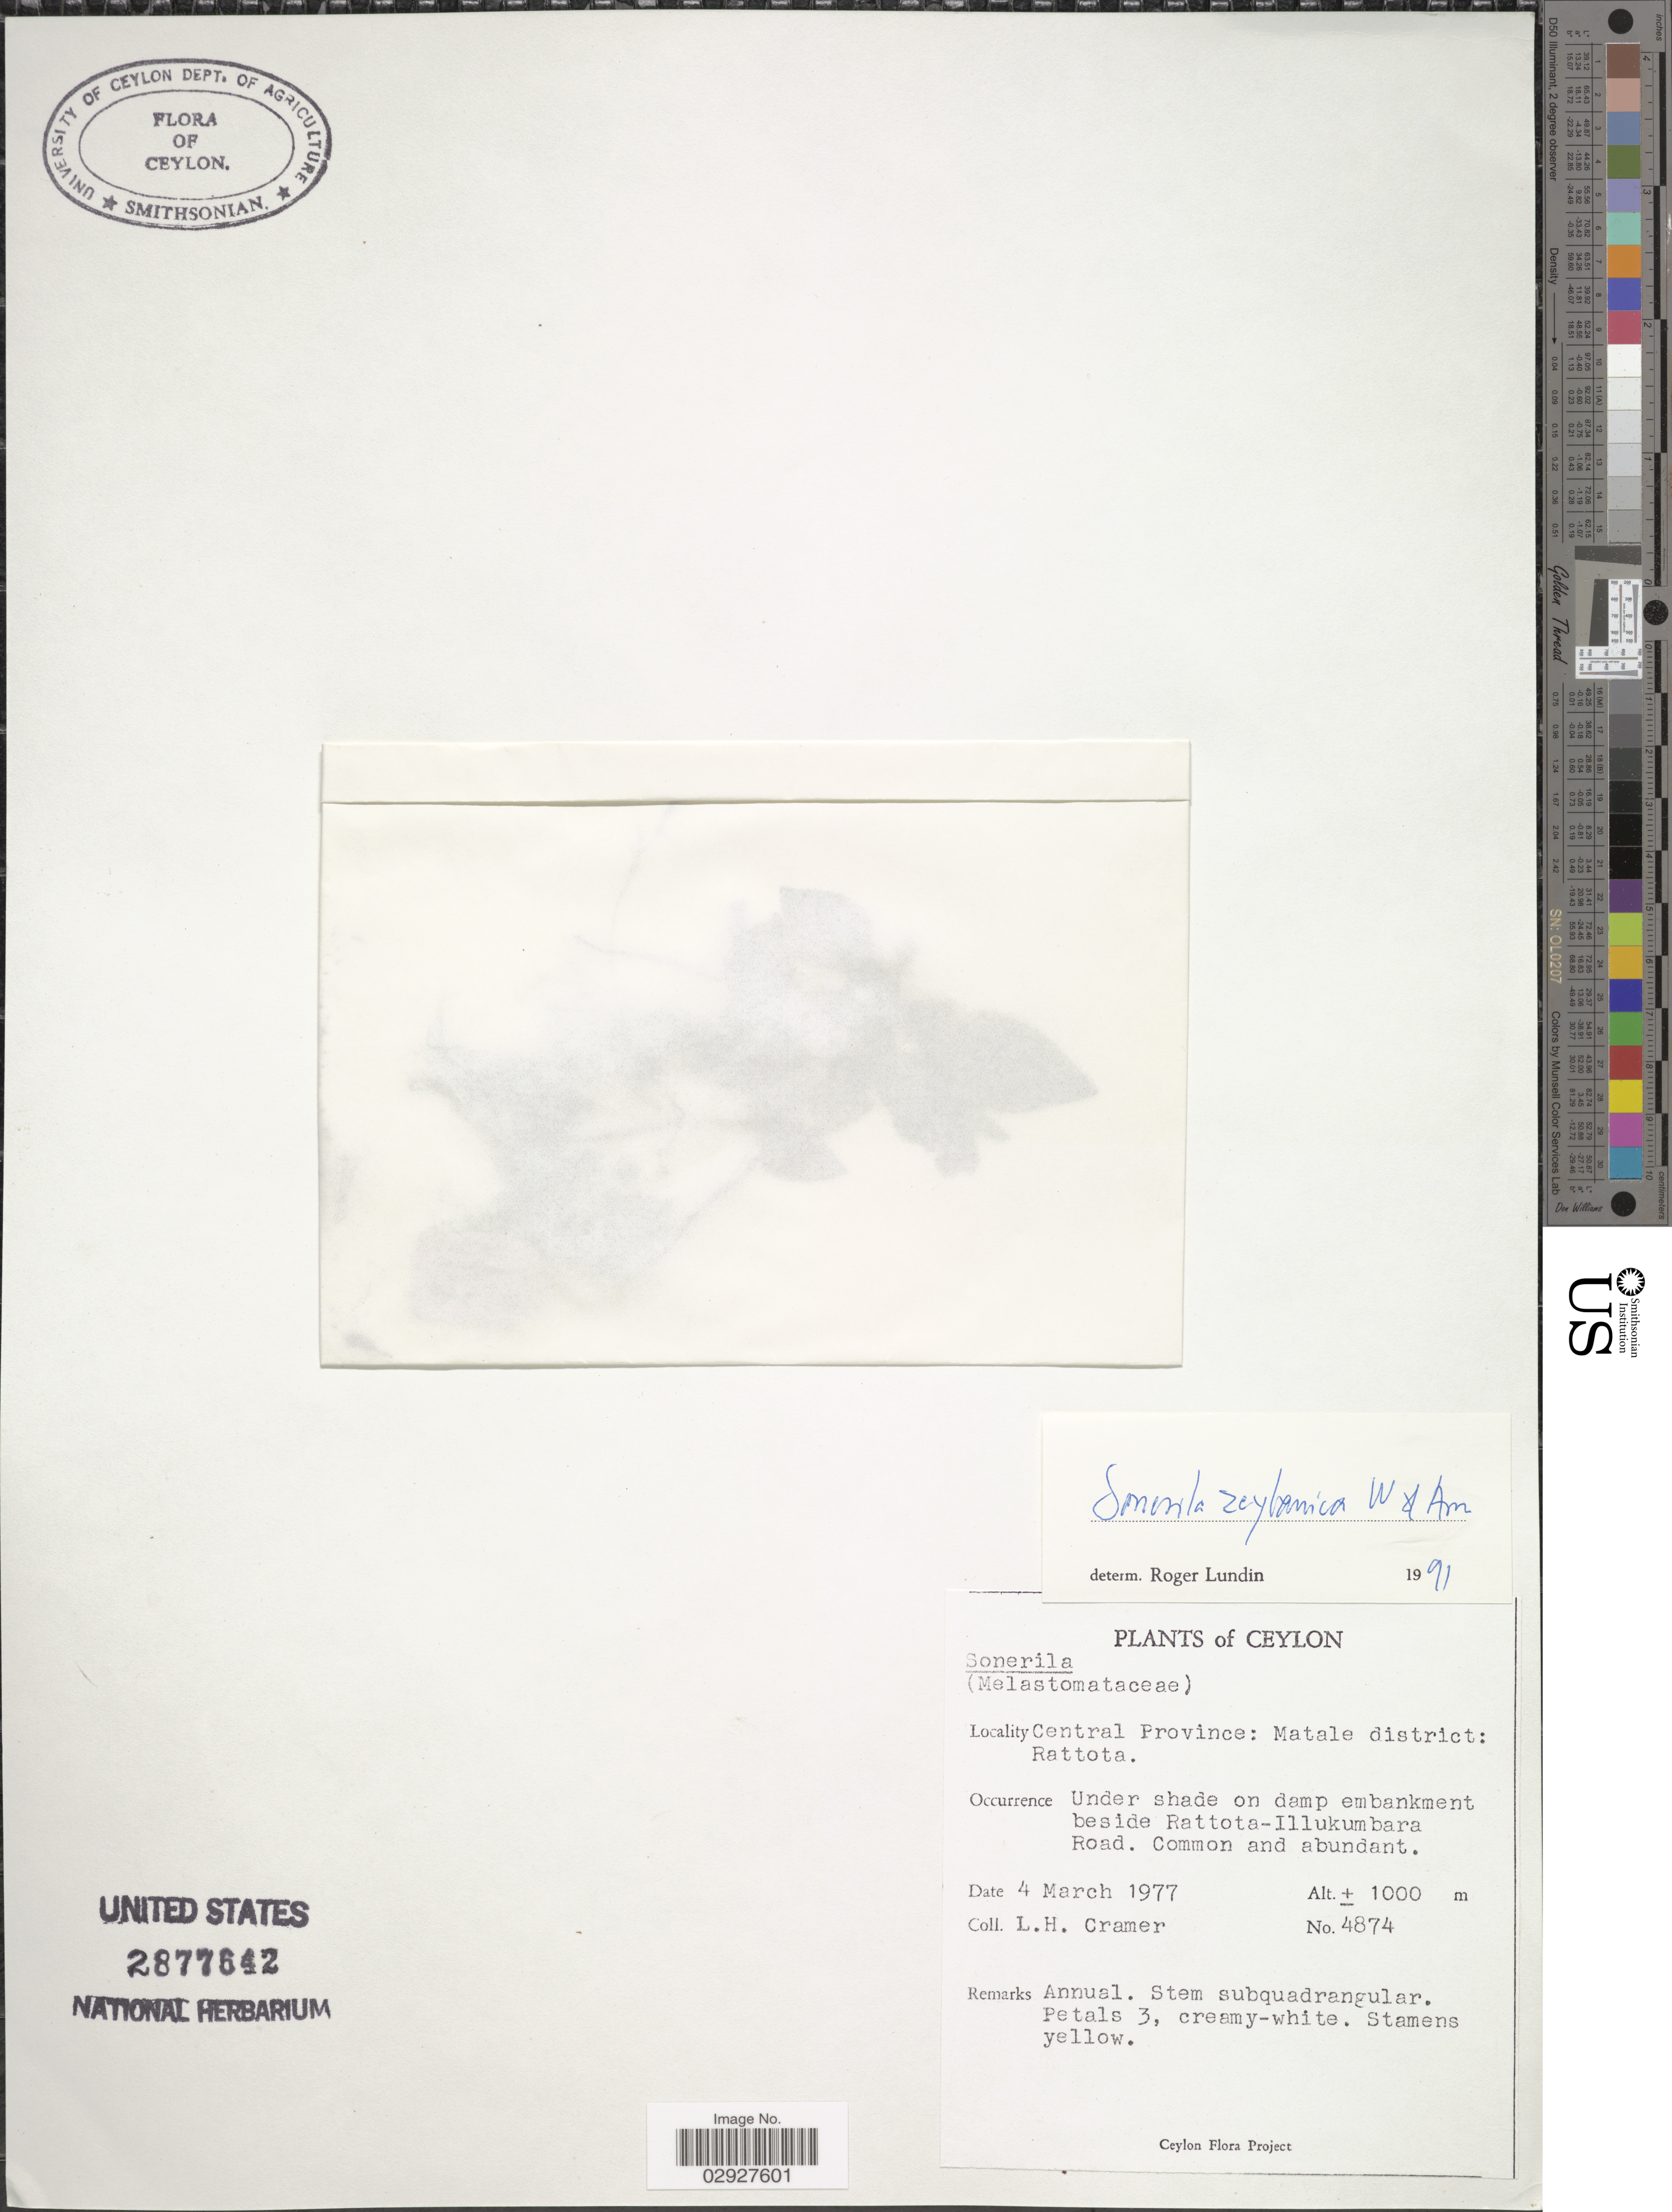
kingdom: Plantae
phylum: Tracheophyta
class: Magnoliopsida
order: Myrtales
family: Melastomataceae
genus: Sonerila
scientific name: Sonerila zeylanica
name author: Wight & Arn.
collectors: L. H. Cramer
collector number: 4874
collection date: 1977-03-04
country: Sri Lanka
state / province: Central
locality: Ceylon. Matale district; Rattota. Under shade on damp embankment beside Rattota-Illukumbara Road.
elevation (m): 1000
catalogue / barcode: US 2877642